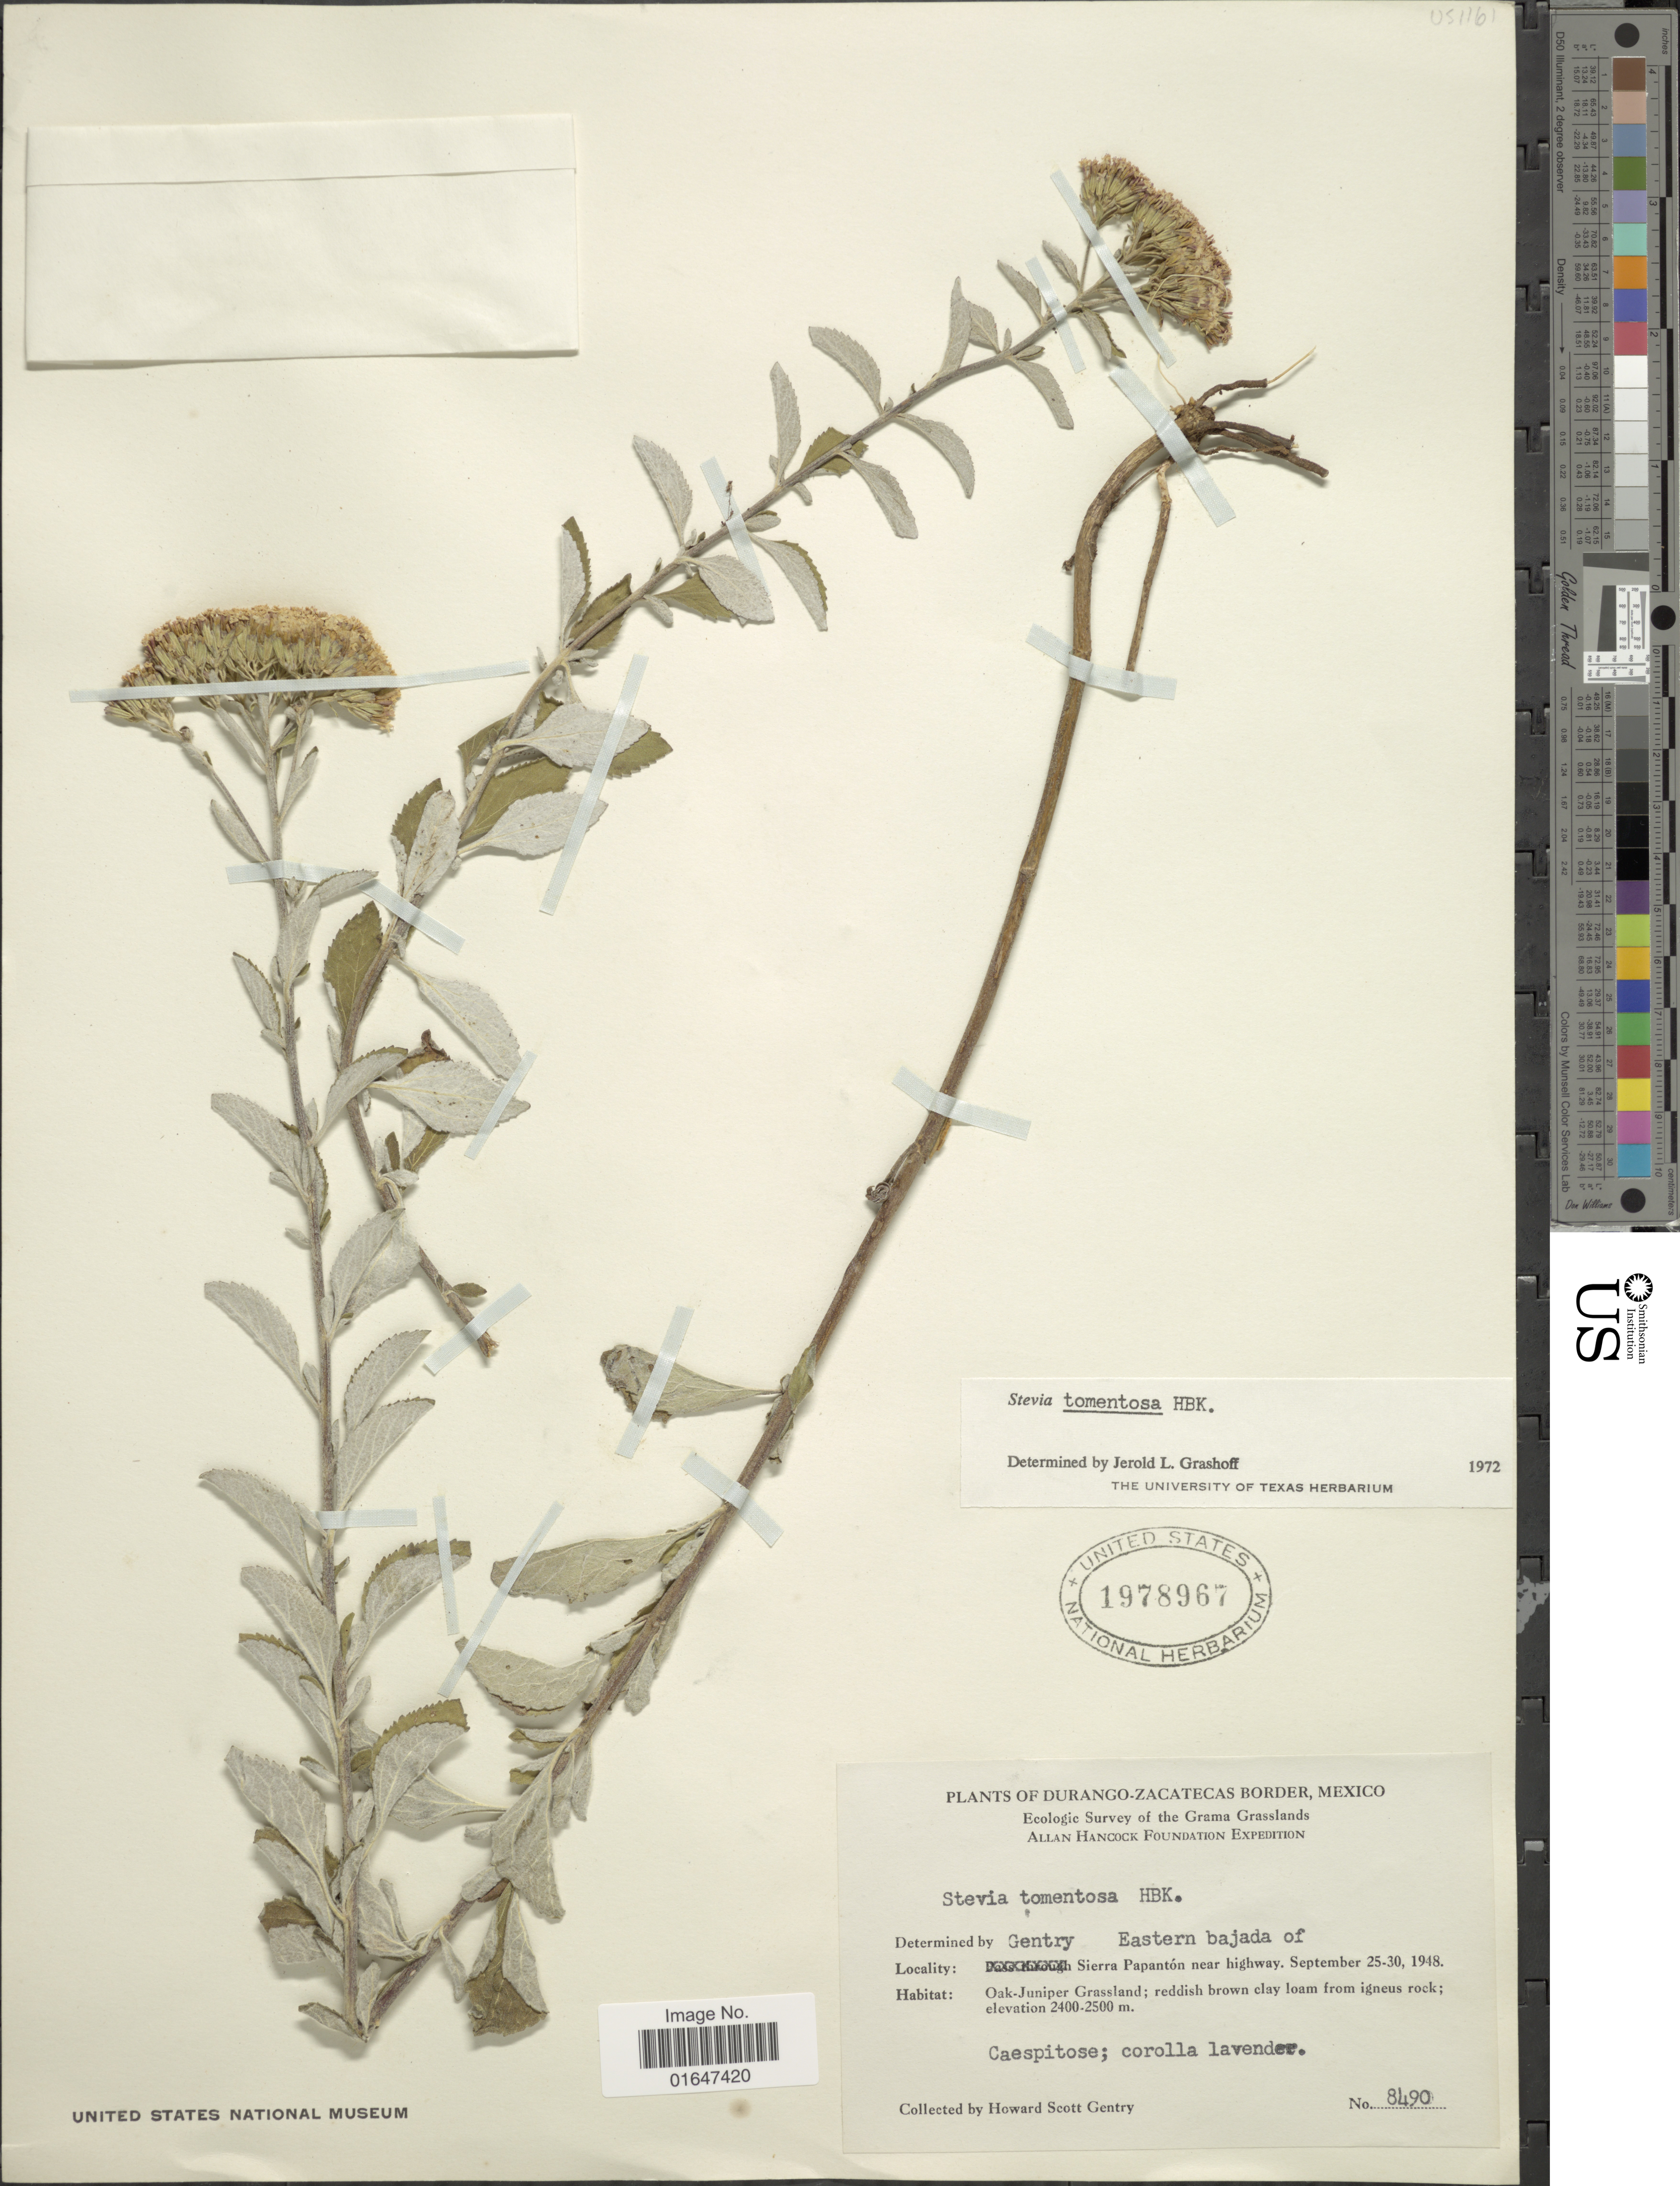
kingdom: Plantae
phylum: Tracheophyta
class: Magnoliopsida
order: Asterales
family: Asteraceae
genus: Stevia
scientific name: Stevia tomentosa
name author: Kunth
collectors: H. S. Gentry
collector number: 8490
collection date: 1948-09-25/1948-09-30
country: Mexico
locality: Durango-Zacatecas border, Sierra Papanton near highway, Oak-Juniper Grassland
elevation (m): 2400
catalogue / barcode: US 1978967